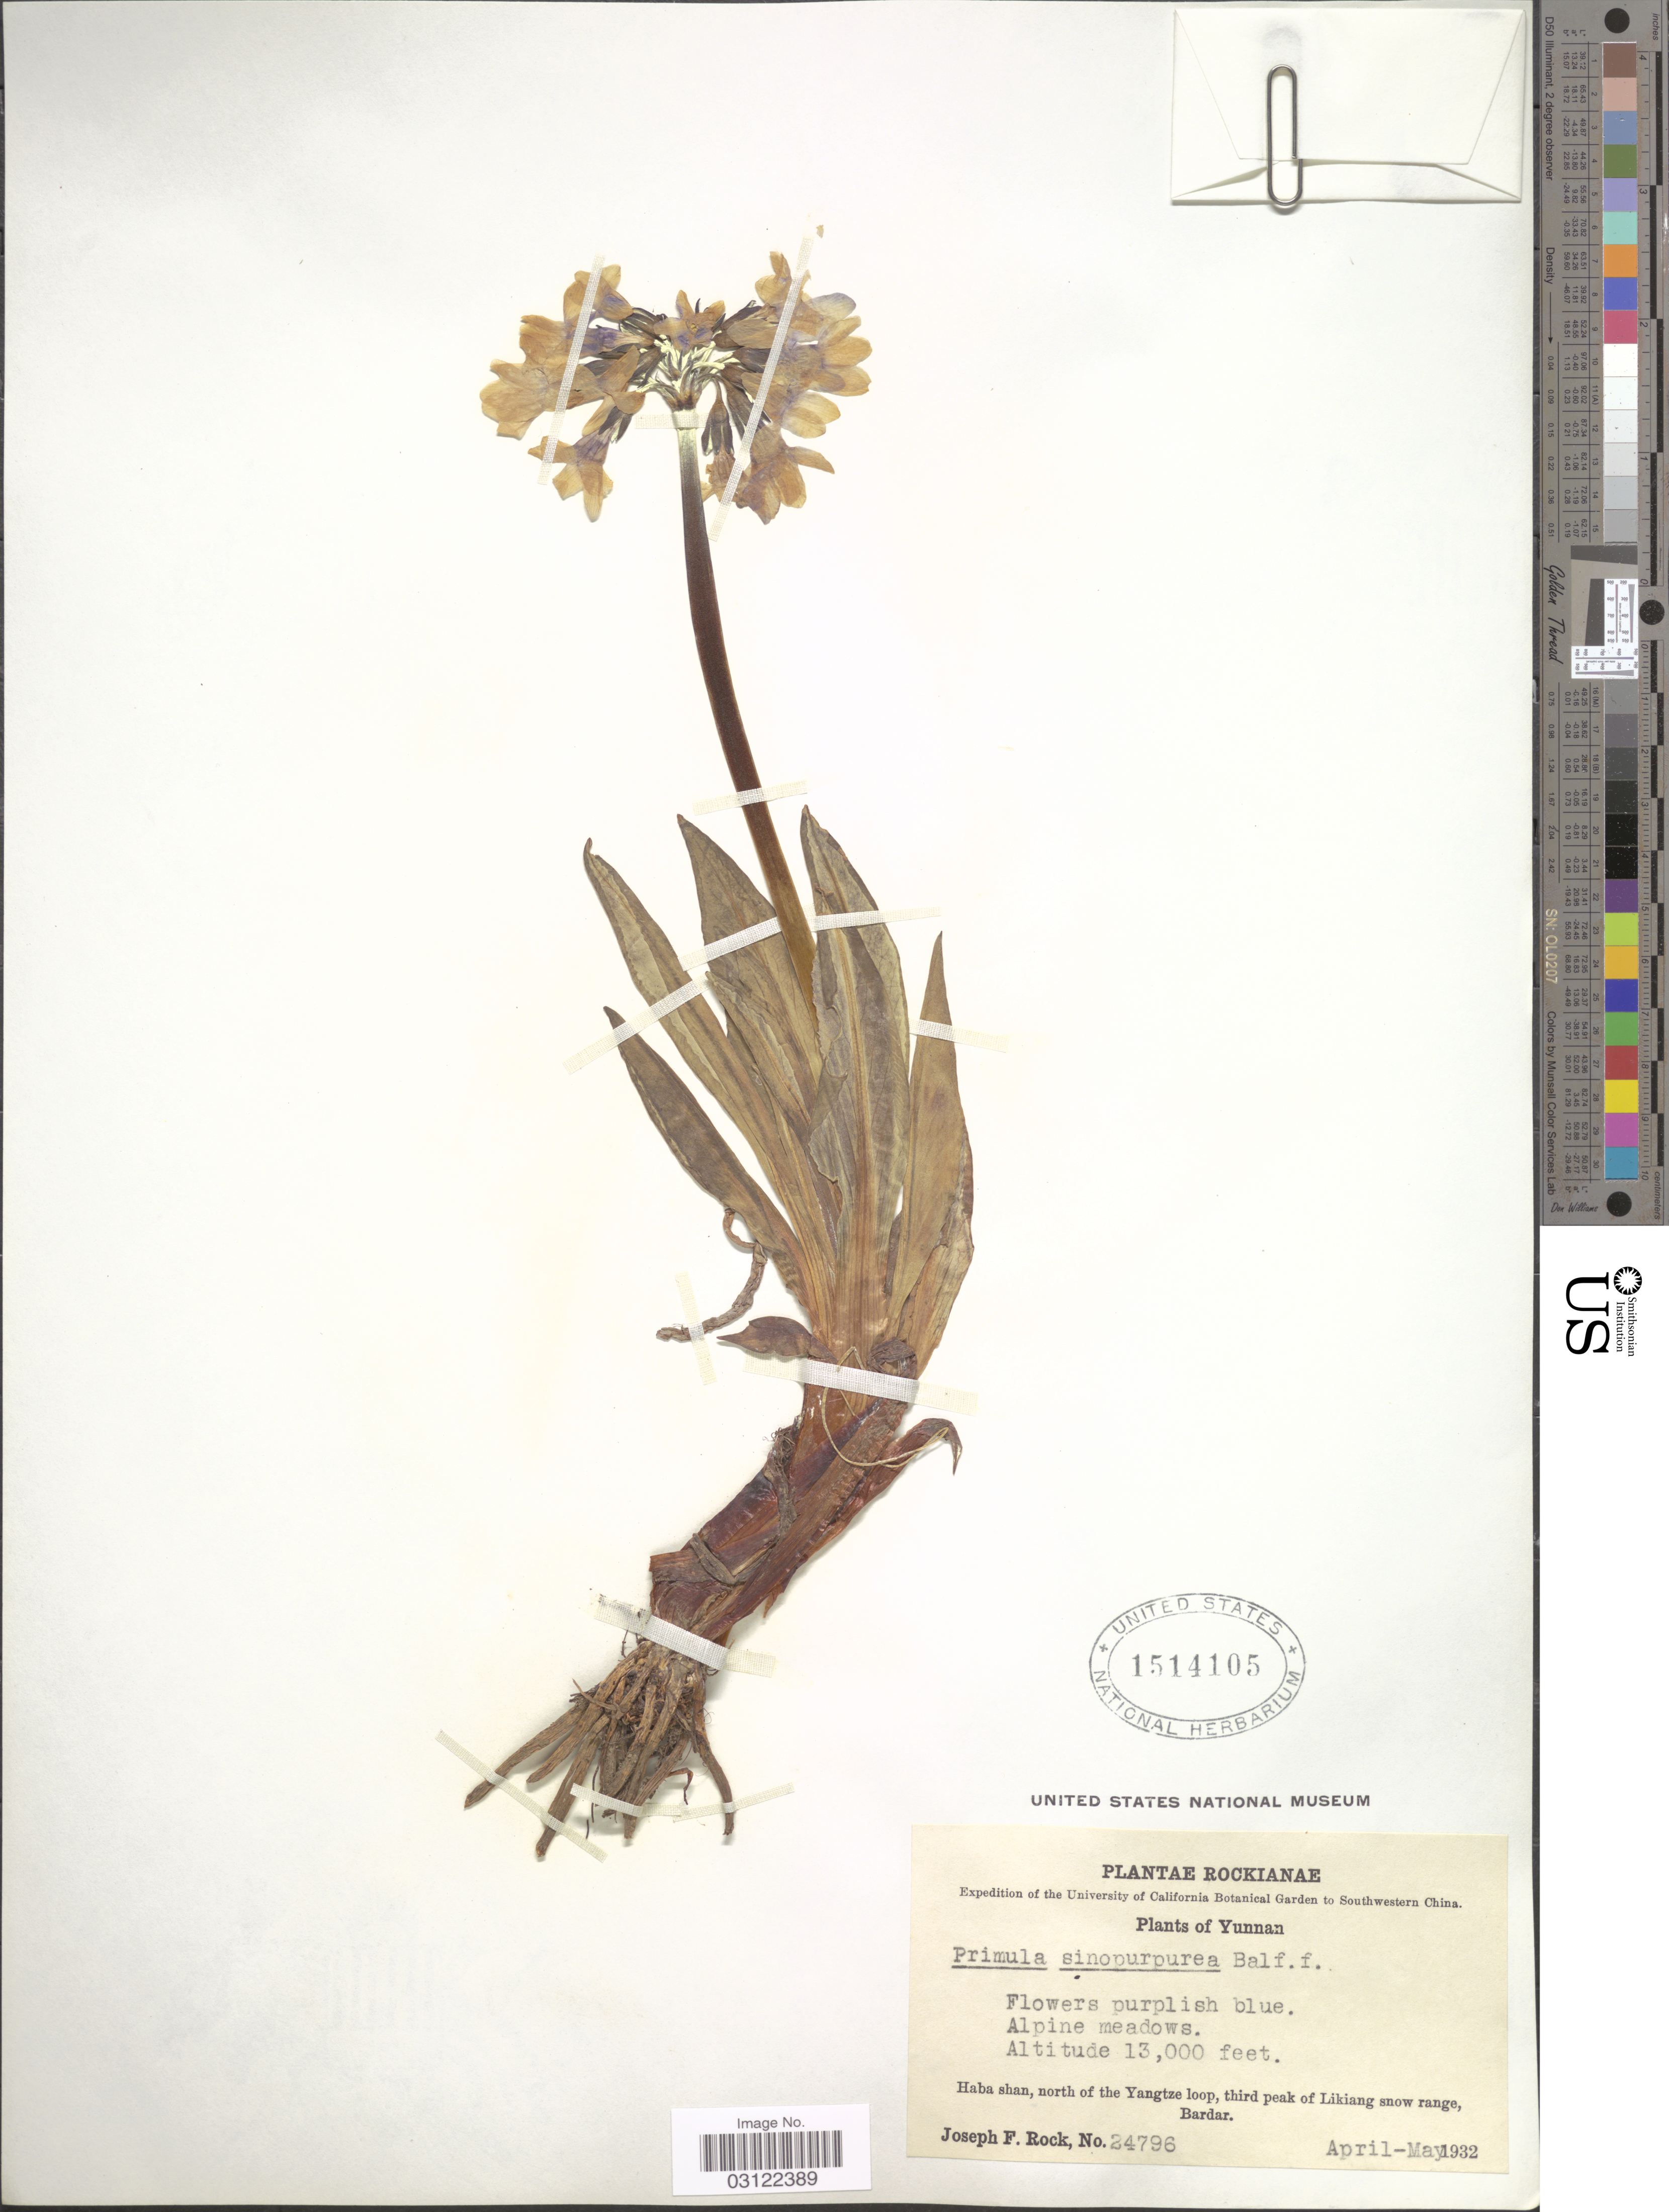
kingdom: Plantae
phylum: Tracheophyta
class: Magnoliopsida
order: Ericales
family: Primulaceae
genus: Primula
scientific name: Primula sinopurpurea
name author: Balf. f. ex Hutch.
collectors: J. F. Rock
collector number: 24796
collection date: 1932-04/1932-05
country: China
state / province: Yunnan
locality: Southwestern China. Haba shan, north of the Yangtze loop, third peak of Likiang snow range, Bardar.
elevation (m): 3962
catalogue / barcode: US 1514105